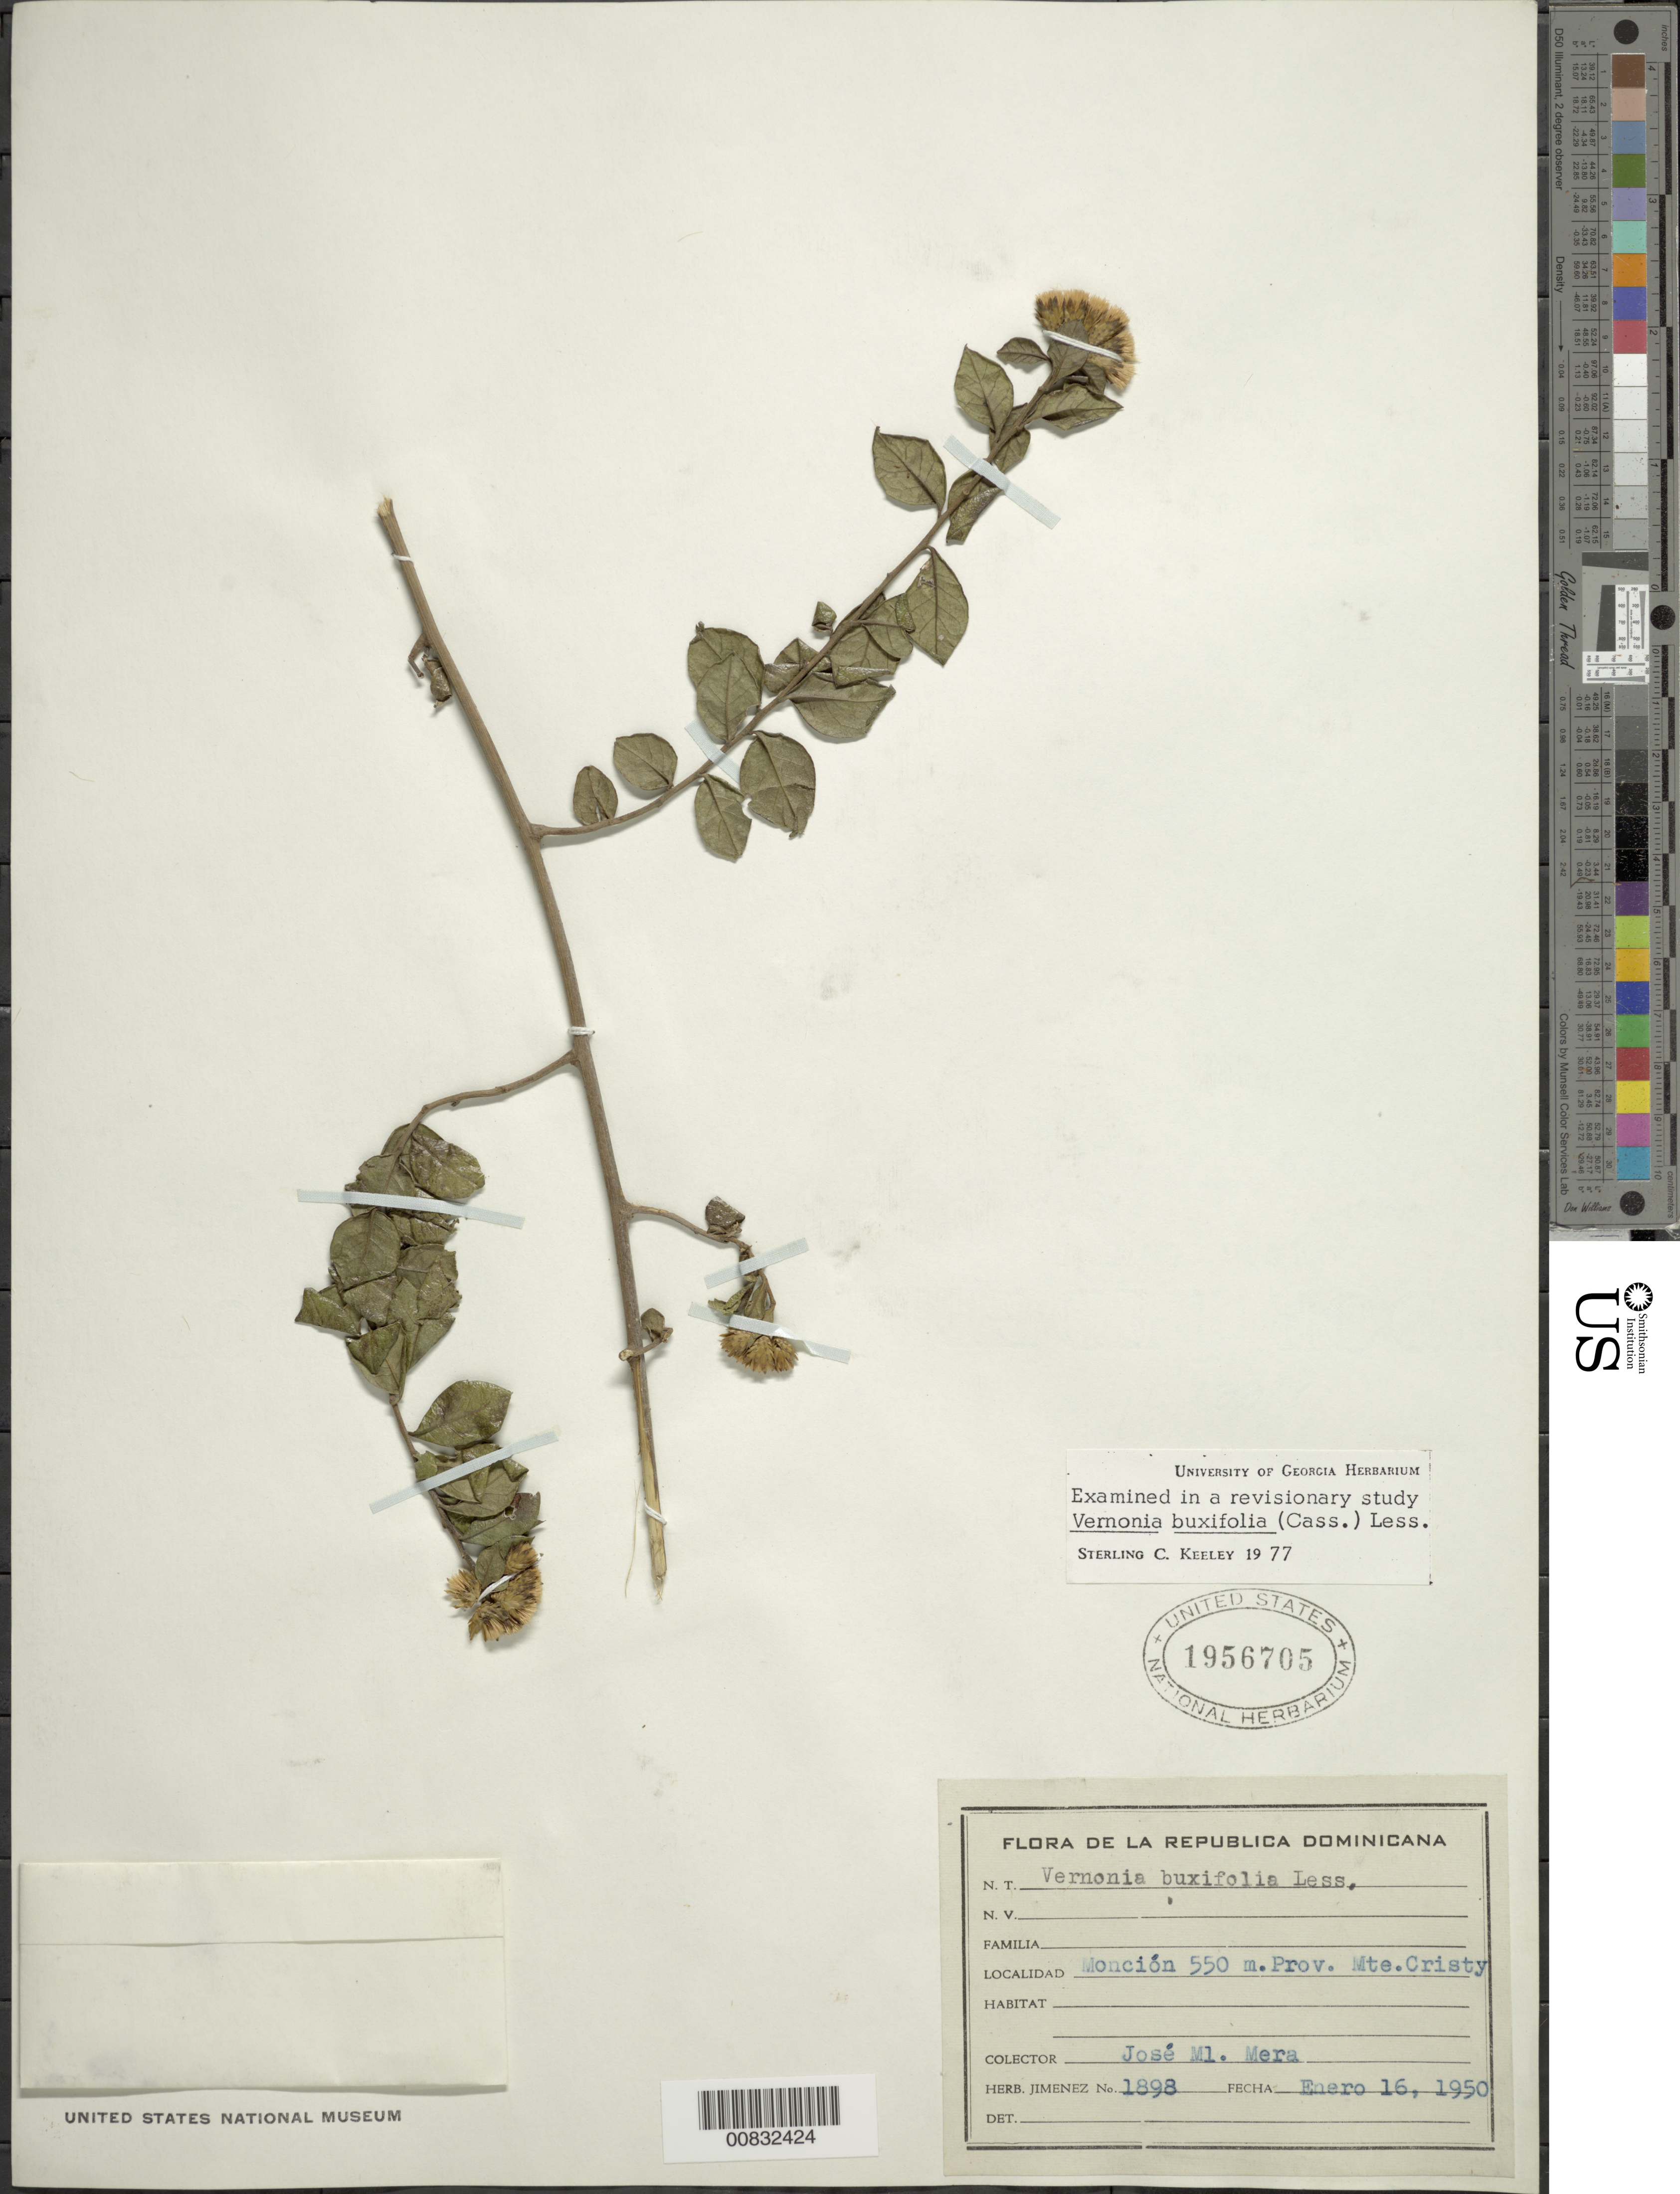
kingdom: Plantae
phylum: Tracheophyta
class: Magnoliopsida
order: Asterales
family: Asteraceae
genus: Vernonanthura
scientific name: Vernonanthura buxifolia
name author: (Less.) H. Rob.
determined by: Keeley, S. C.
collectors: J. Mera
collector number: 1898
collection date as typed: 16 Jan 1950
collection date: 1950-01-16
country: Dominican Republic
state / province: Monte Cristi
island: Hispaniola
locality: Moncion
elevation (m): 550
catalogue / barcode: US 1956705